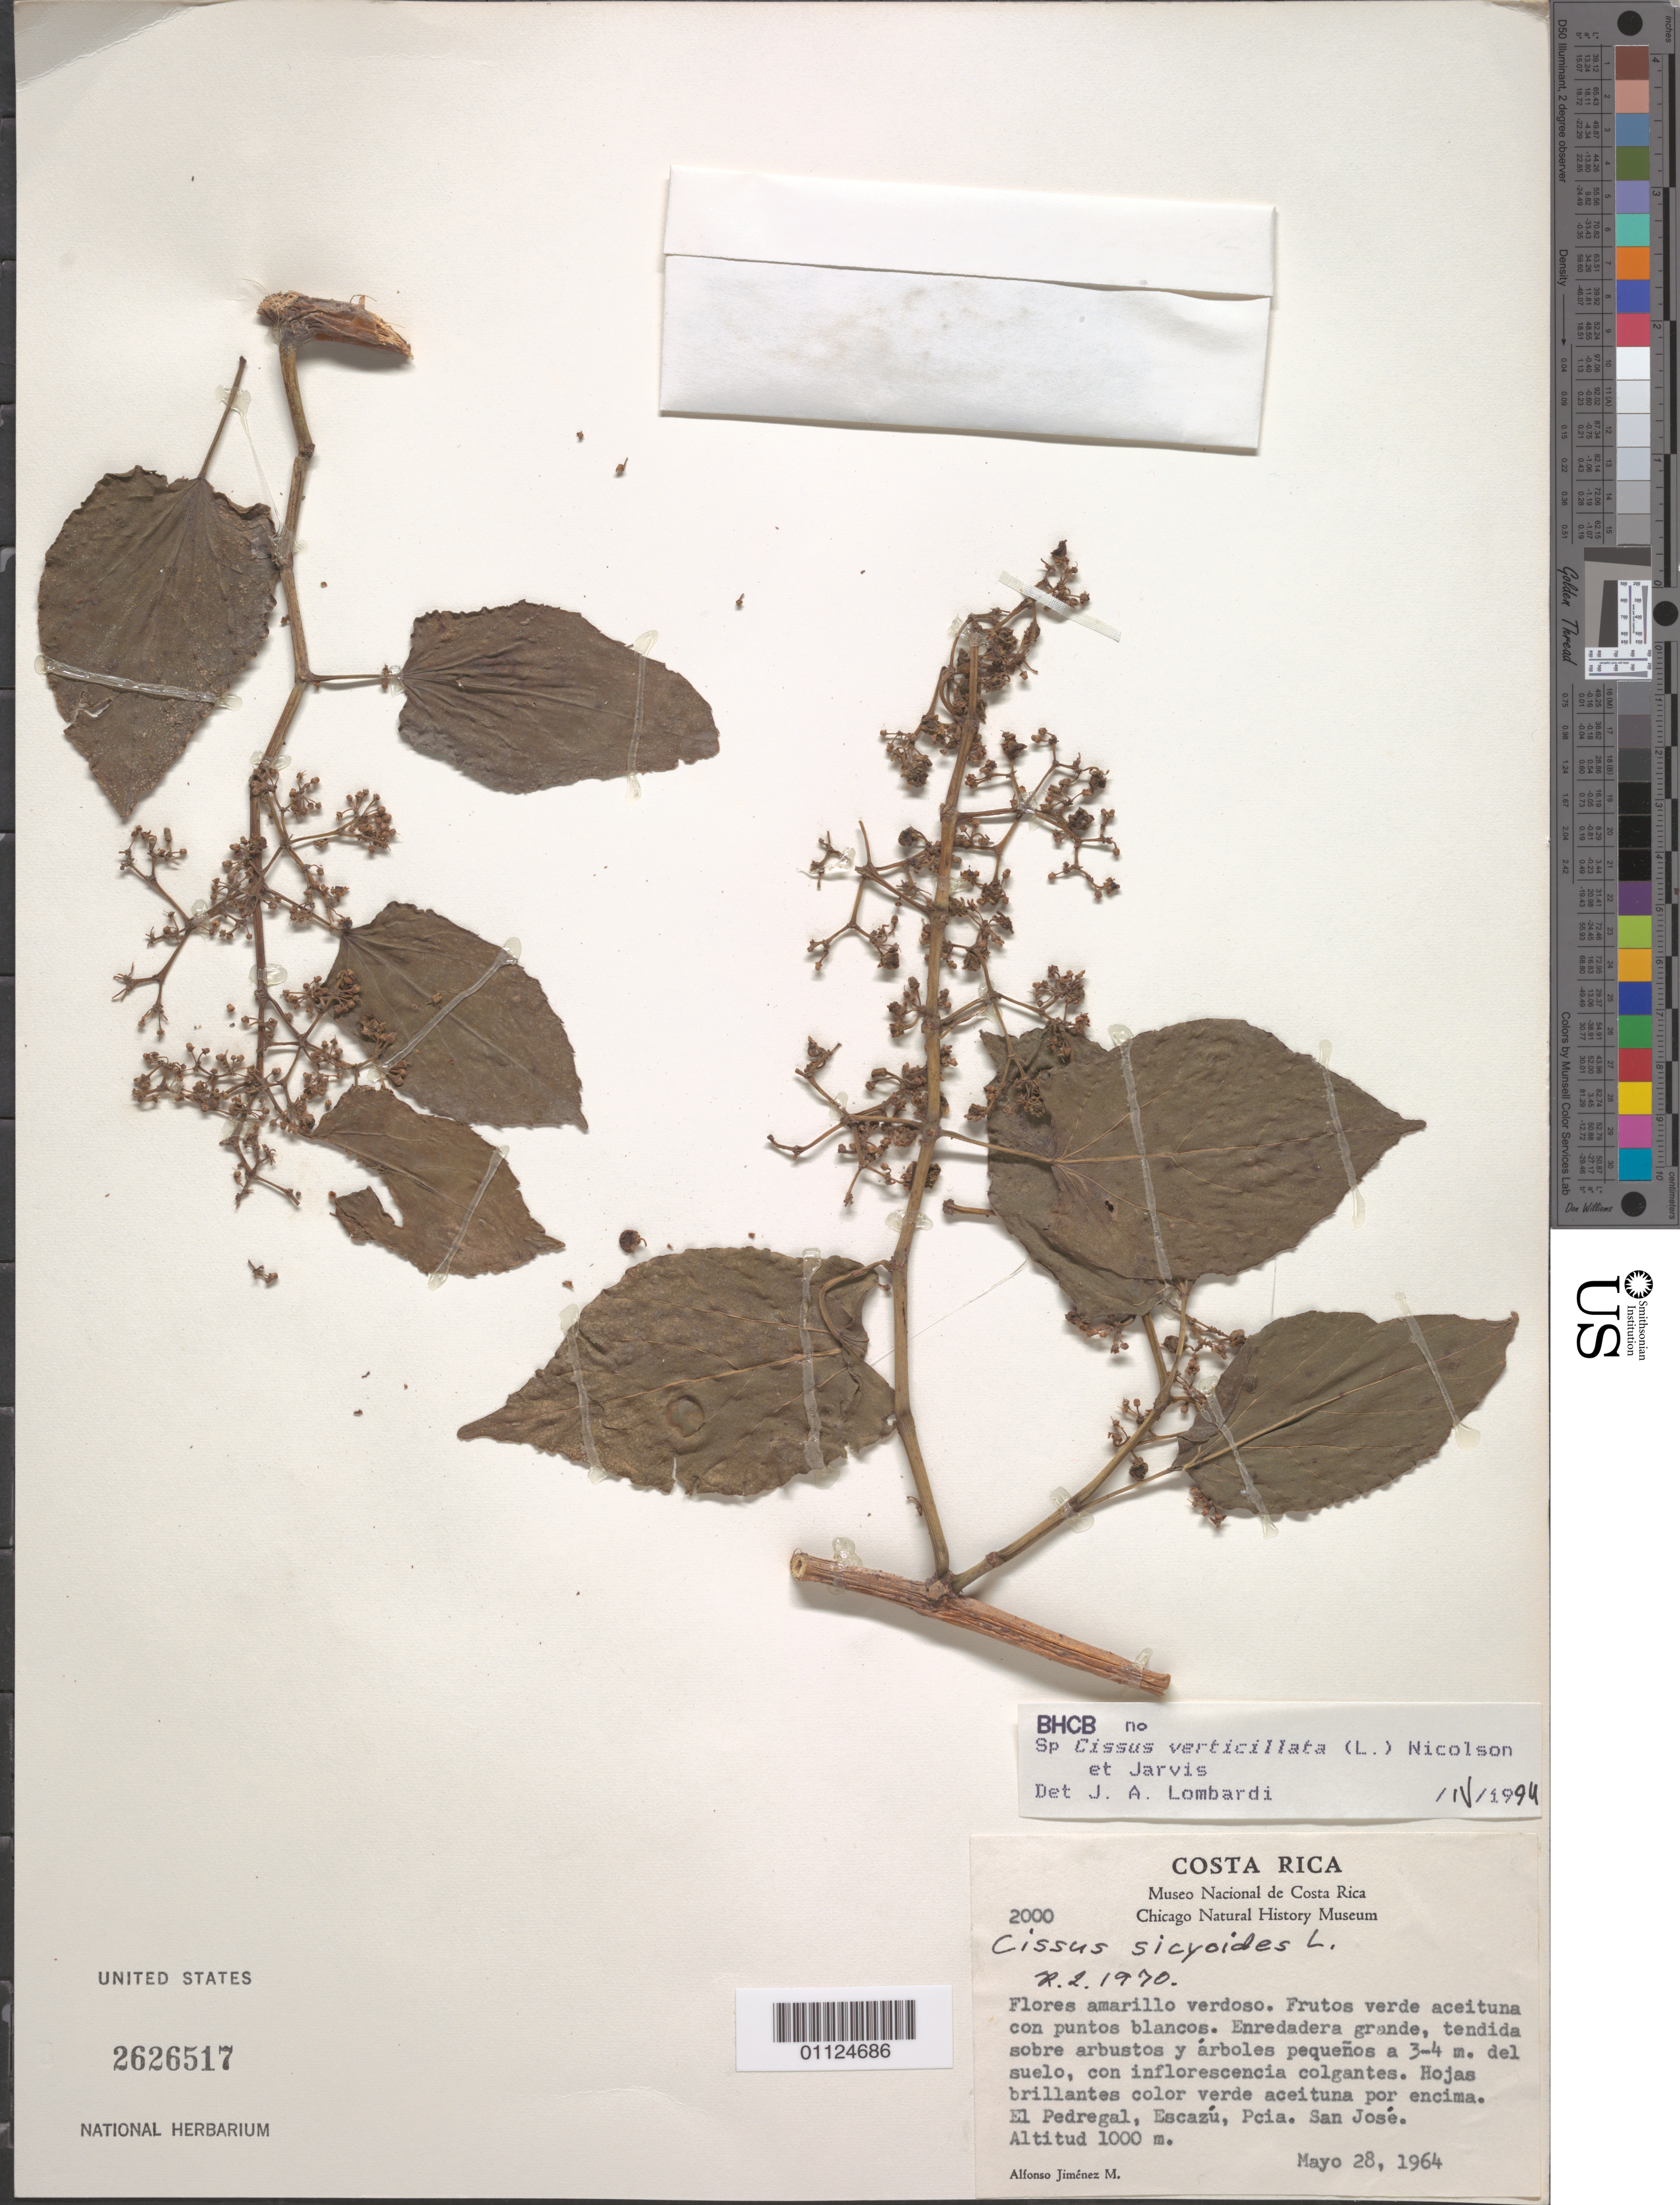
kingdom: Plantae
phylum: Tracheophyta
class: Magnoliopsida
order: Vitales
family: Vitaceae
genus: Cissus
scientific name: Cissus verticillata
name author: (L.) Nicolson & C.E. Jarvis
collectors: A. Jiménez M.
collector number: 2000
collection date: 1964-05-28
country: Costa Rica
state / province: San José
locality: El Pedregal, Escazu, Pcia.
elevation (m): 1000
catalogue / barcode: US 2626517